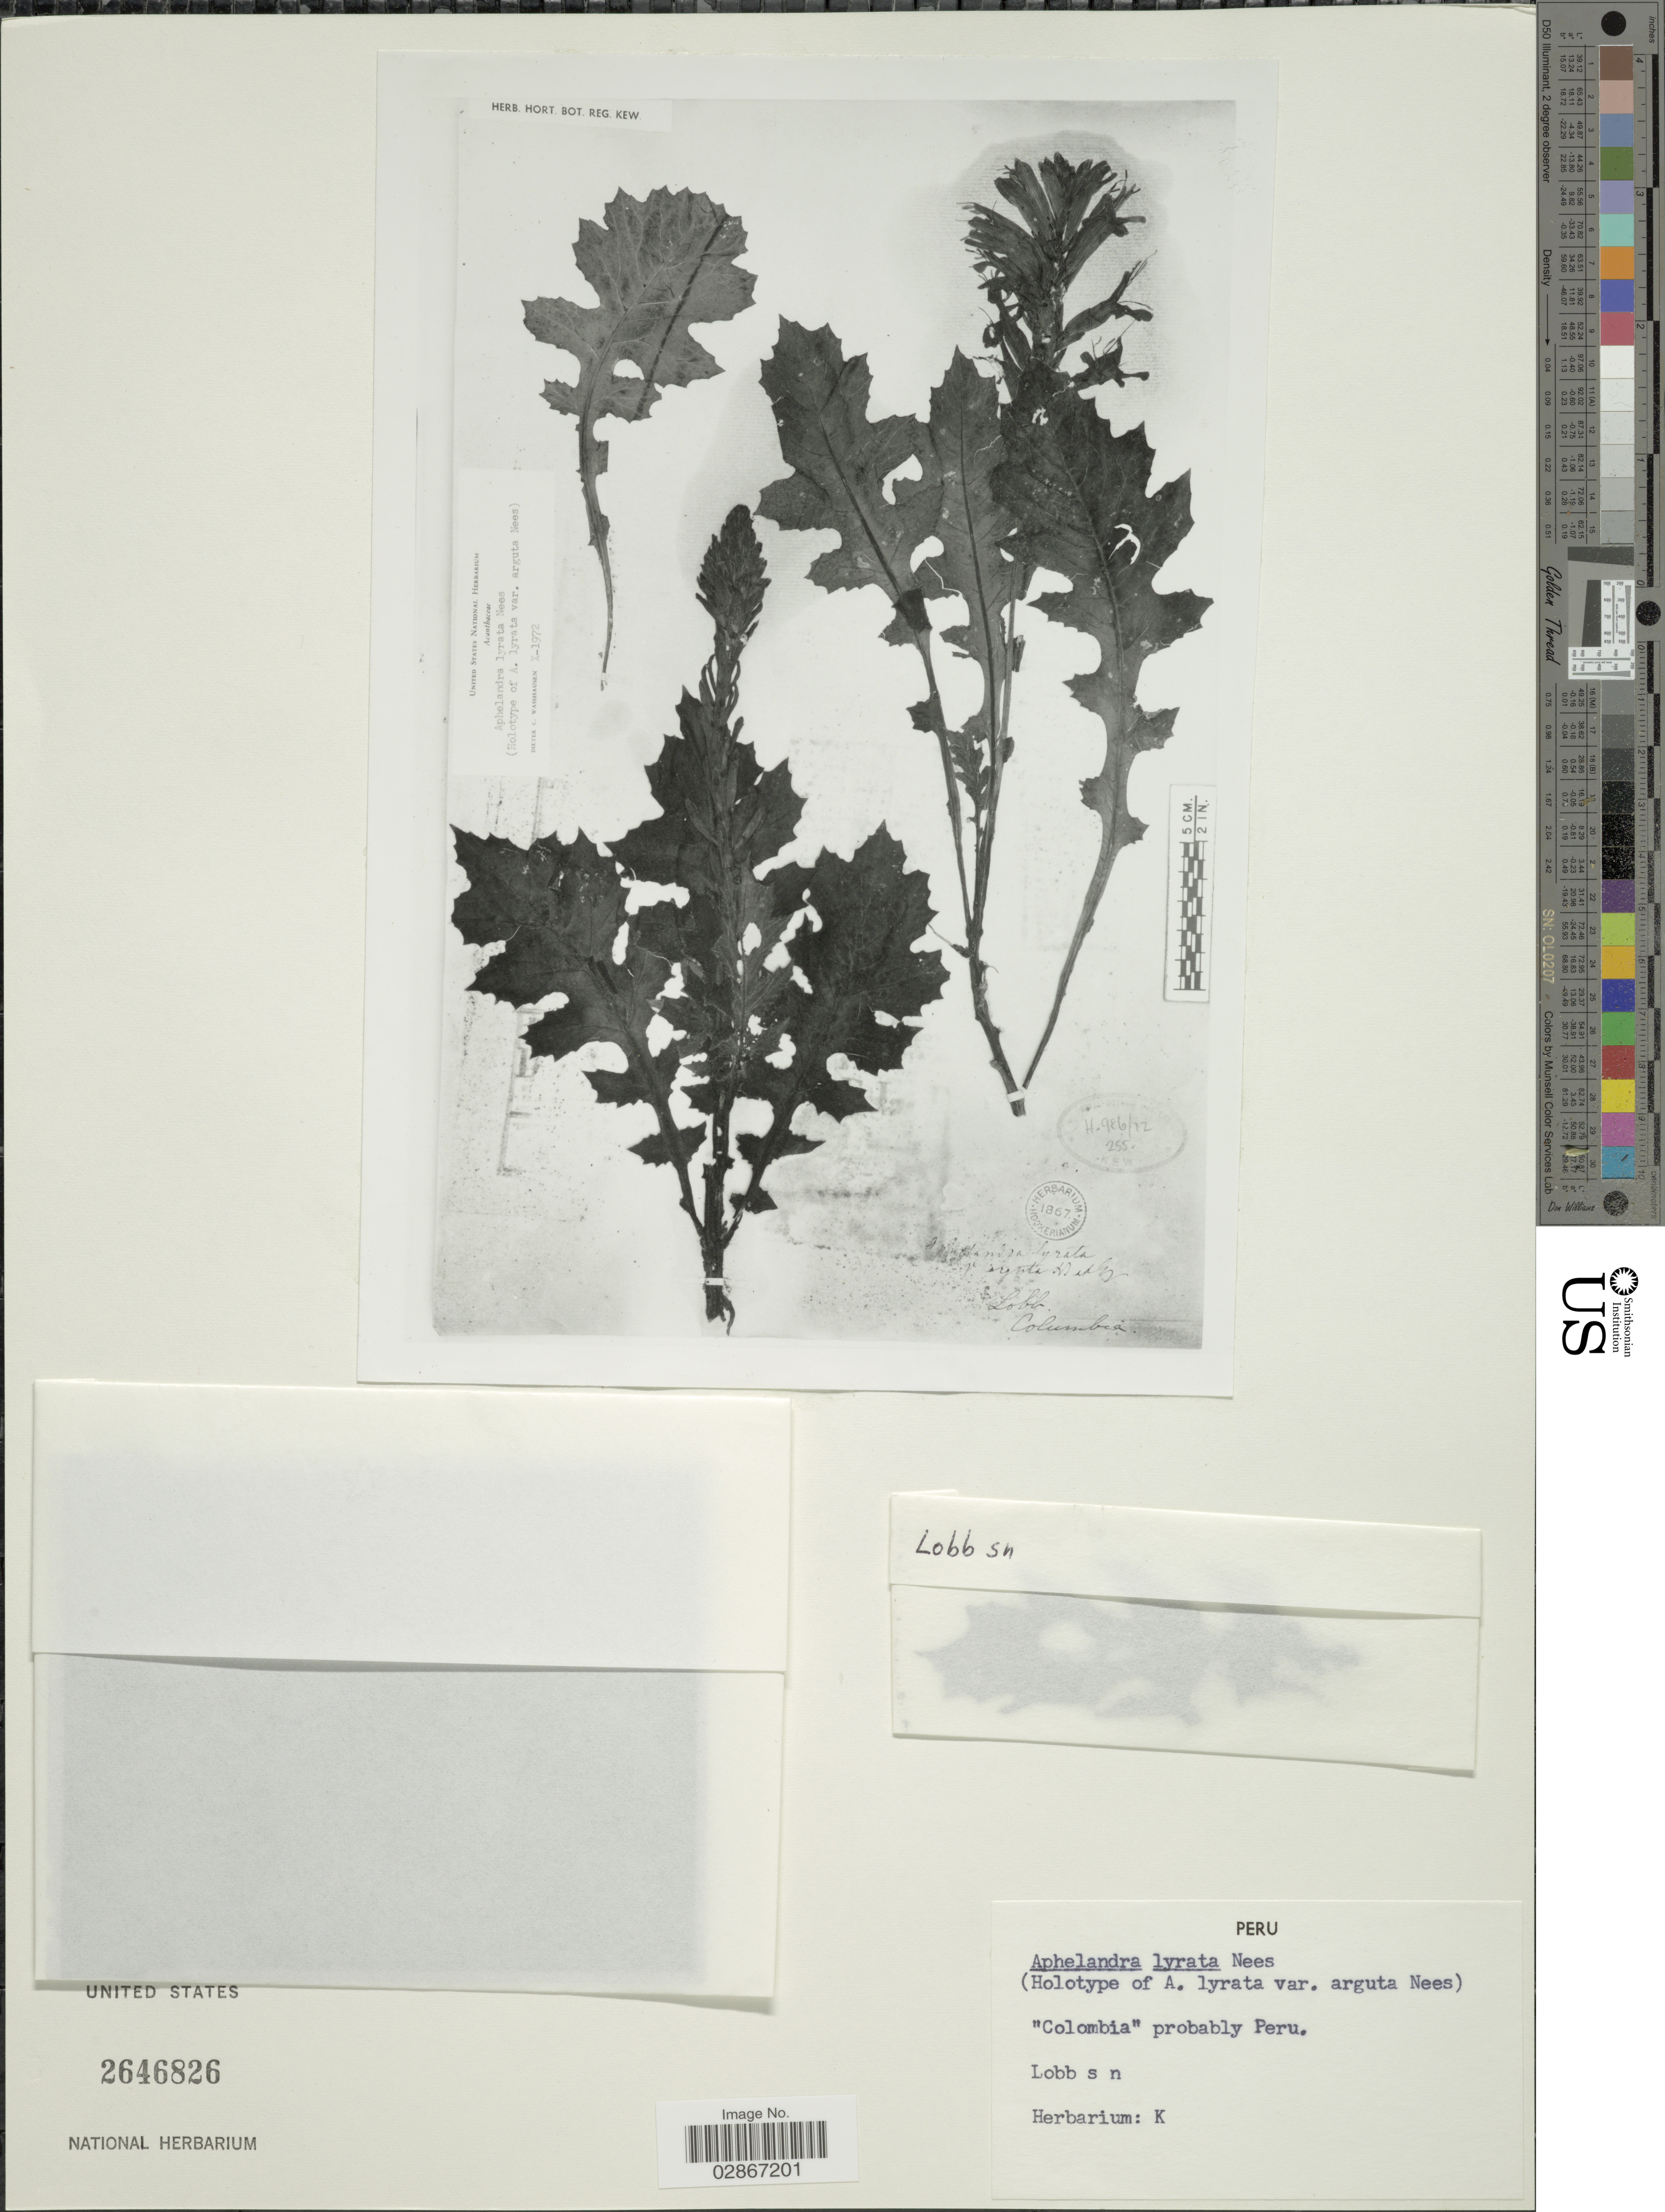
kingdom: Plantae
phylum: Tracheophyta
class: Magnoliopsida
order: Lamiales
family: Acanthaceae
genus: Aphelandra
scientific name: Aphelandra lyrata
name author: Nees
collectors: Lobb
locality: Colombia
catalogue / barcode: US 2646826